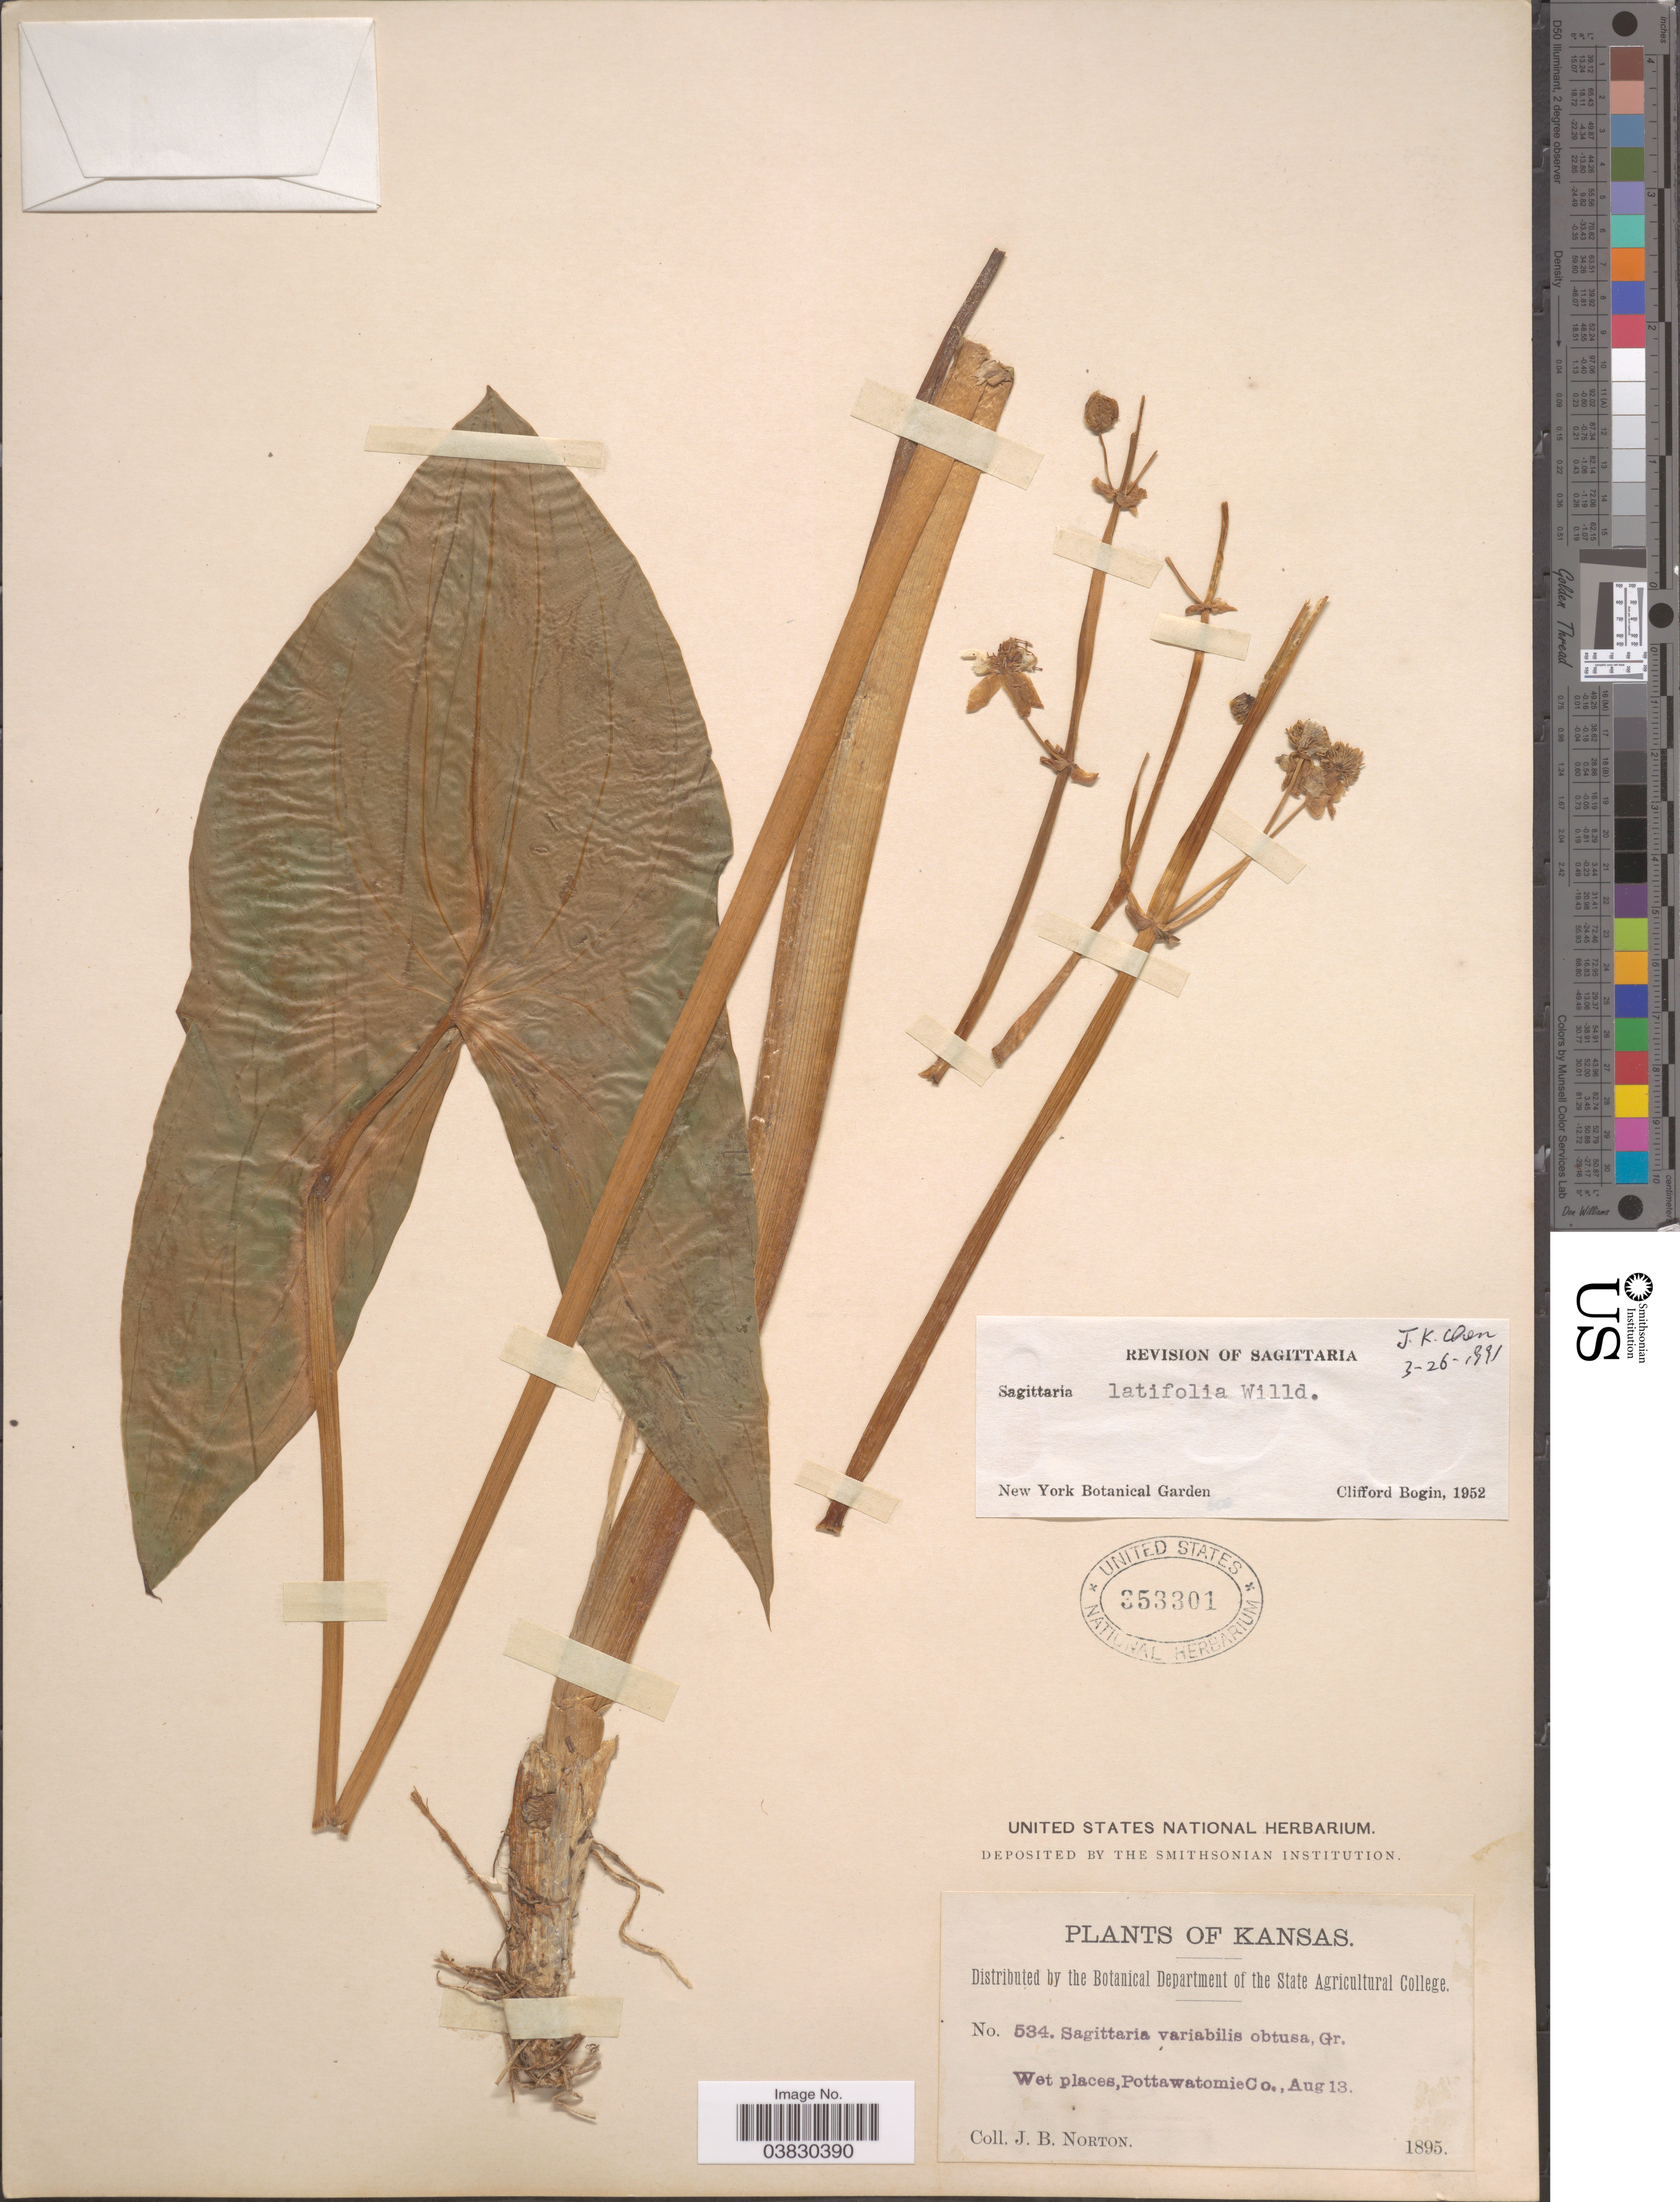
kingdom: Plantae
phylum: Tracheophyta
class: Liliopsida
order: Alismatales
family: Alismataceae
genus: Sagittaria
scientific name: Sagittaria variabilis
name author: Englem. ex A. Gray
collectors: J. B. Norton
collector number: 534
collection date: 1895-08-13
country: United States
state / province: Kansas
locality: Wet places, Pottawatomie Co.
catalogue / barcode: US 353301